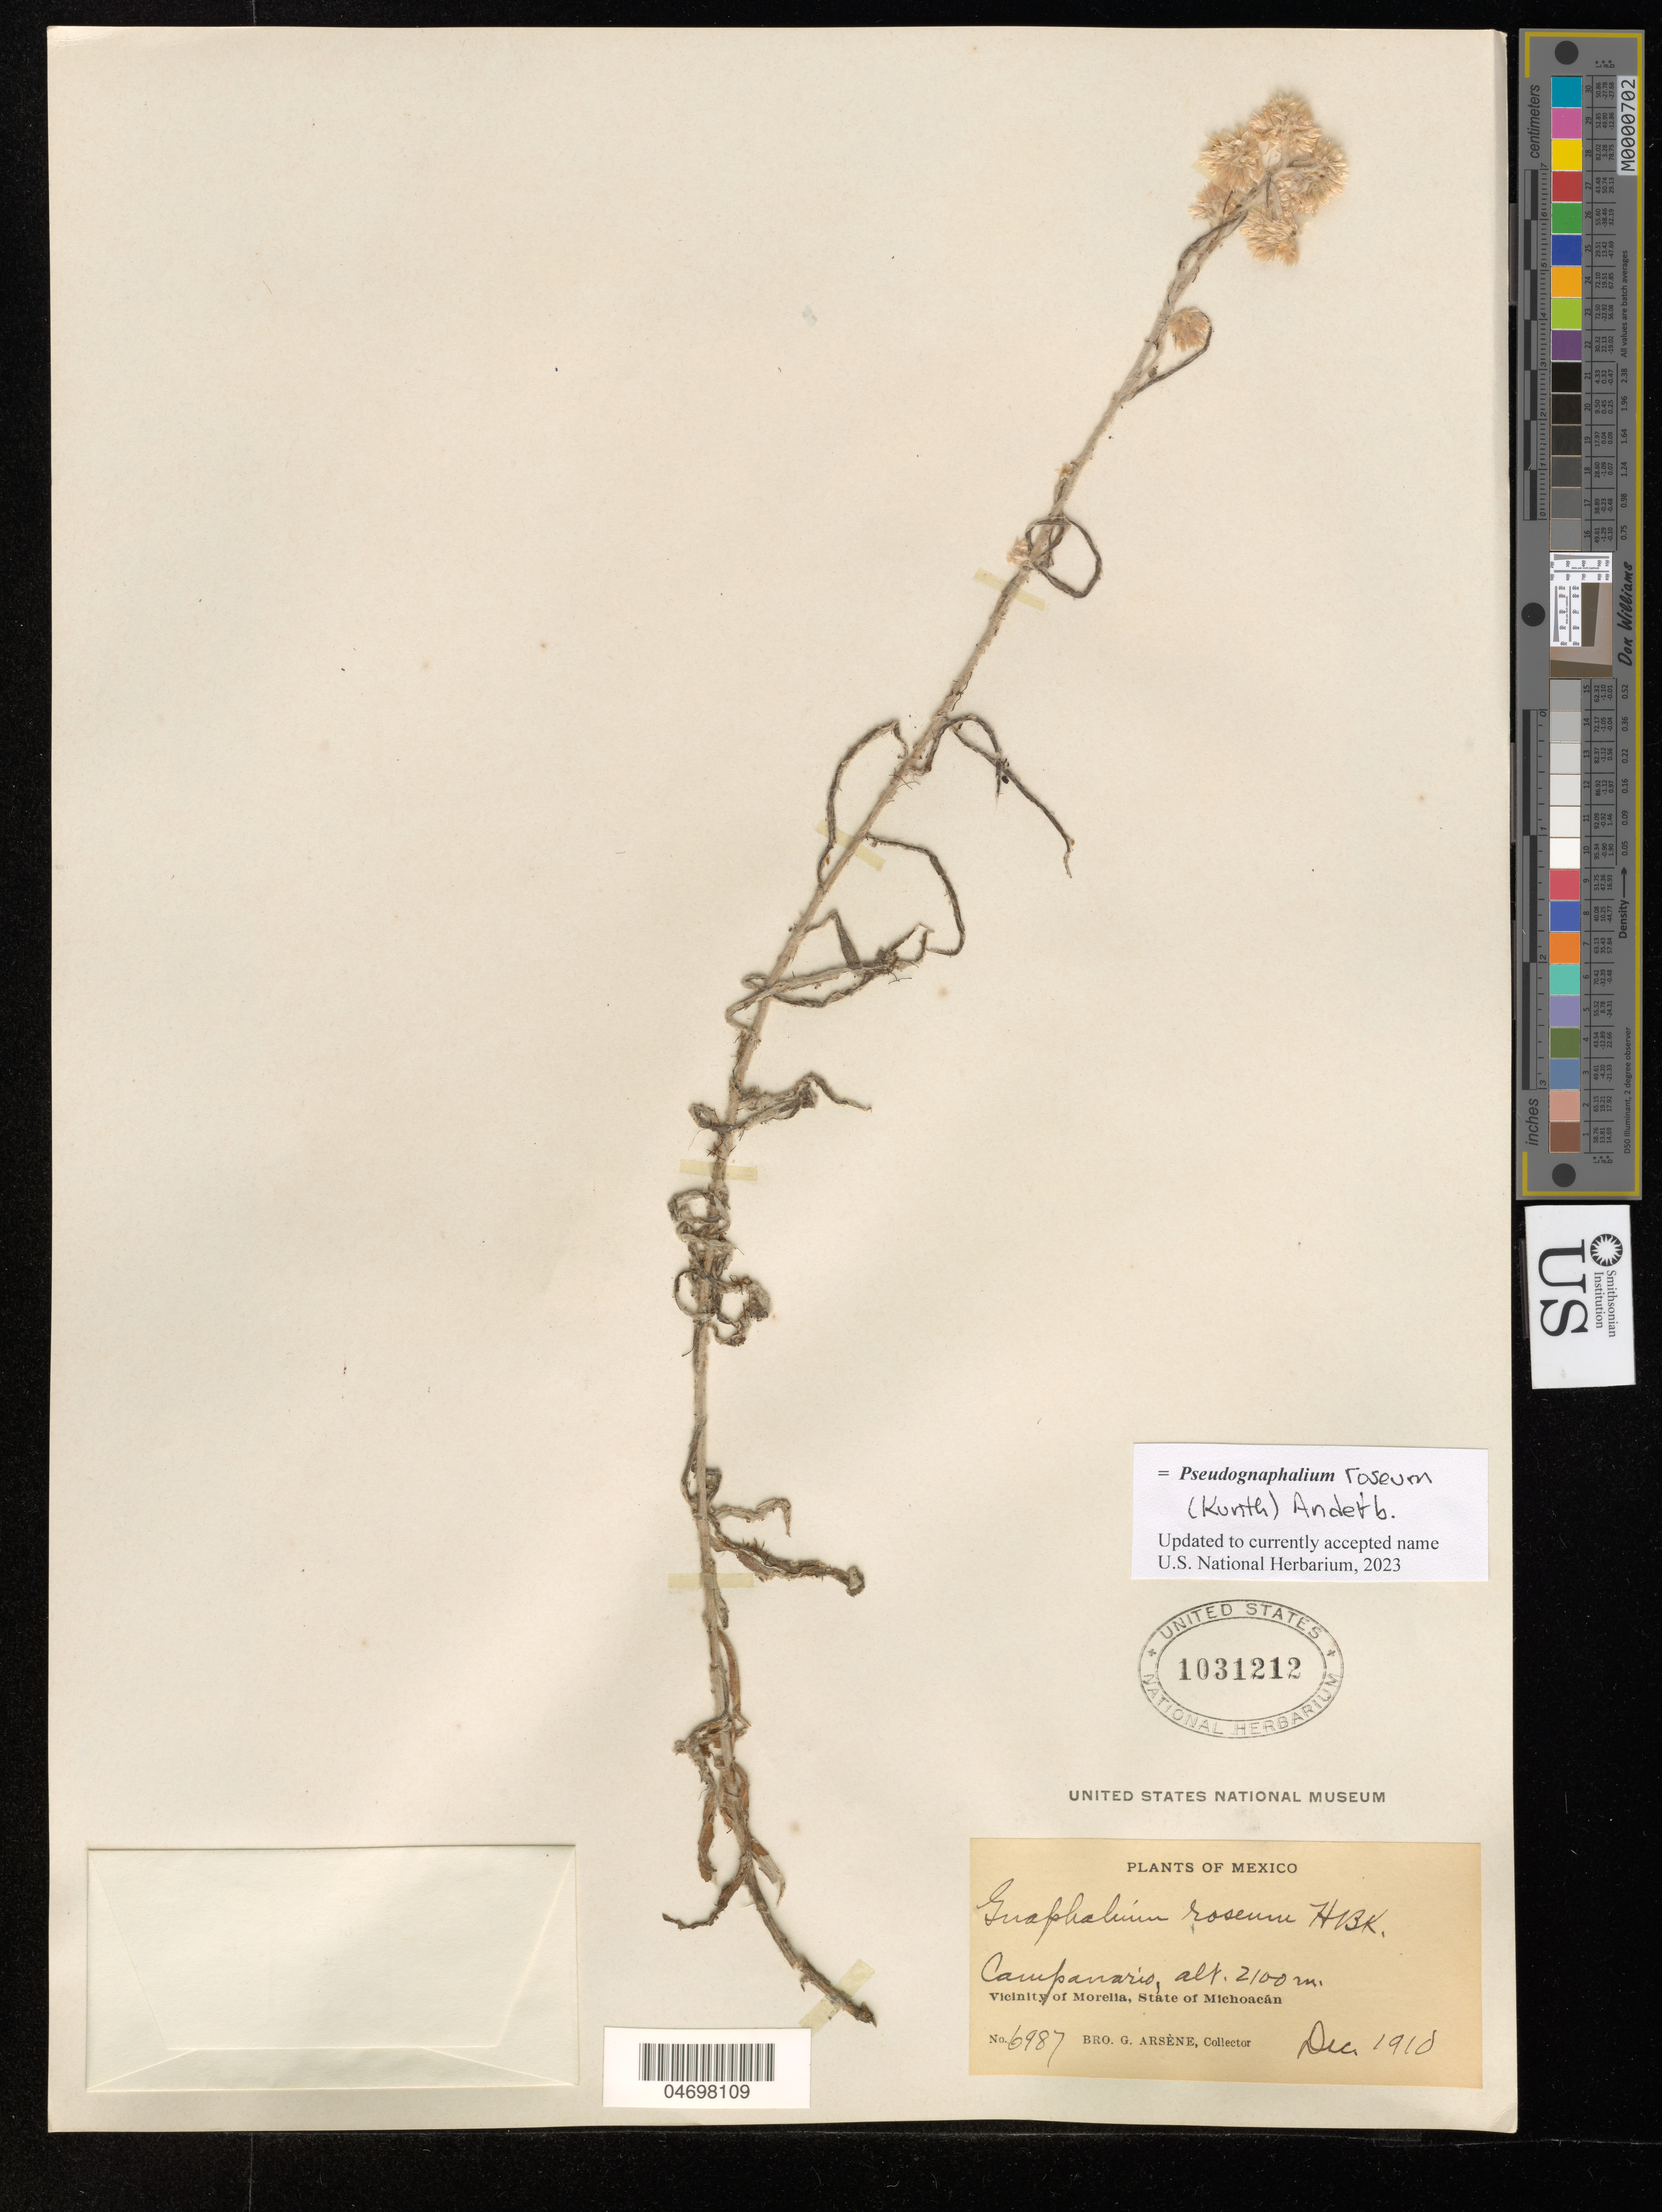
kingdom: Plantae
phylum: Tracheophyta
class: Magnoliopsida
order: Asterales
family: Asteraceae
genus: Pseudognaphalium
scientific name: Pseudognaphalium roseum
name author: (Kunth) Anderb.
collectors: Bro. G. Arsène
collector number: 6987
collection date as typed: Dec 1910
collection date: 1910-12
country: Mexico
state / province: Michoacán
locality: Vicinity of Morella. Campanario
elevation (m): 2100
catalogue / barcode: US 1031212